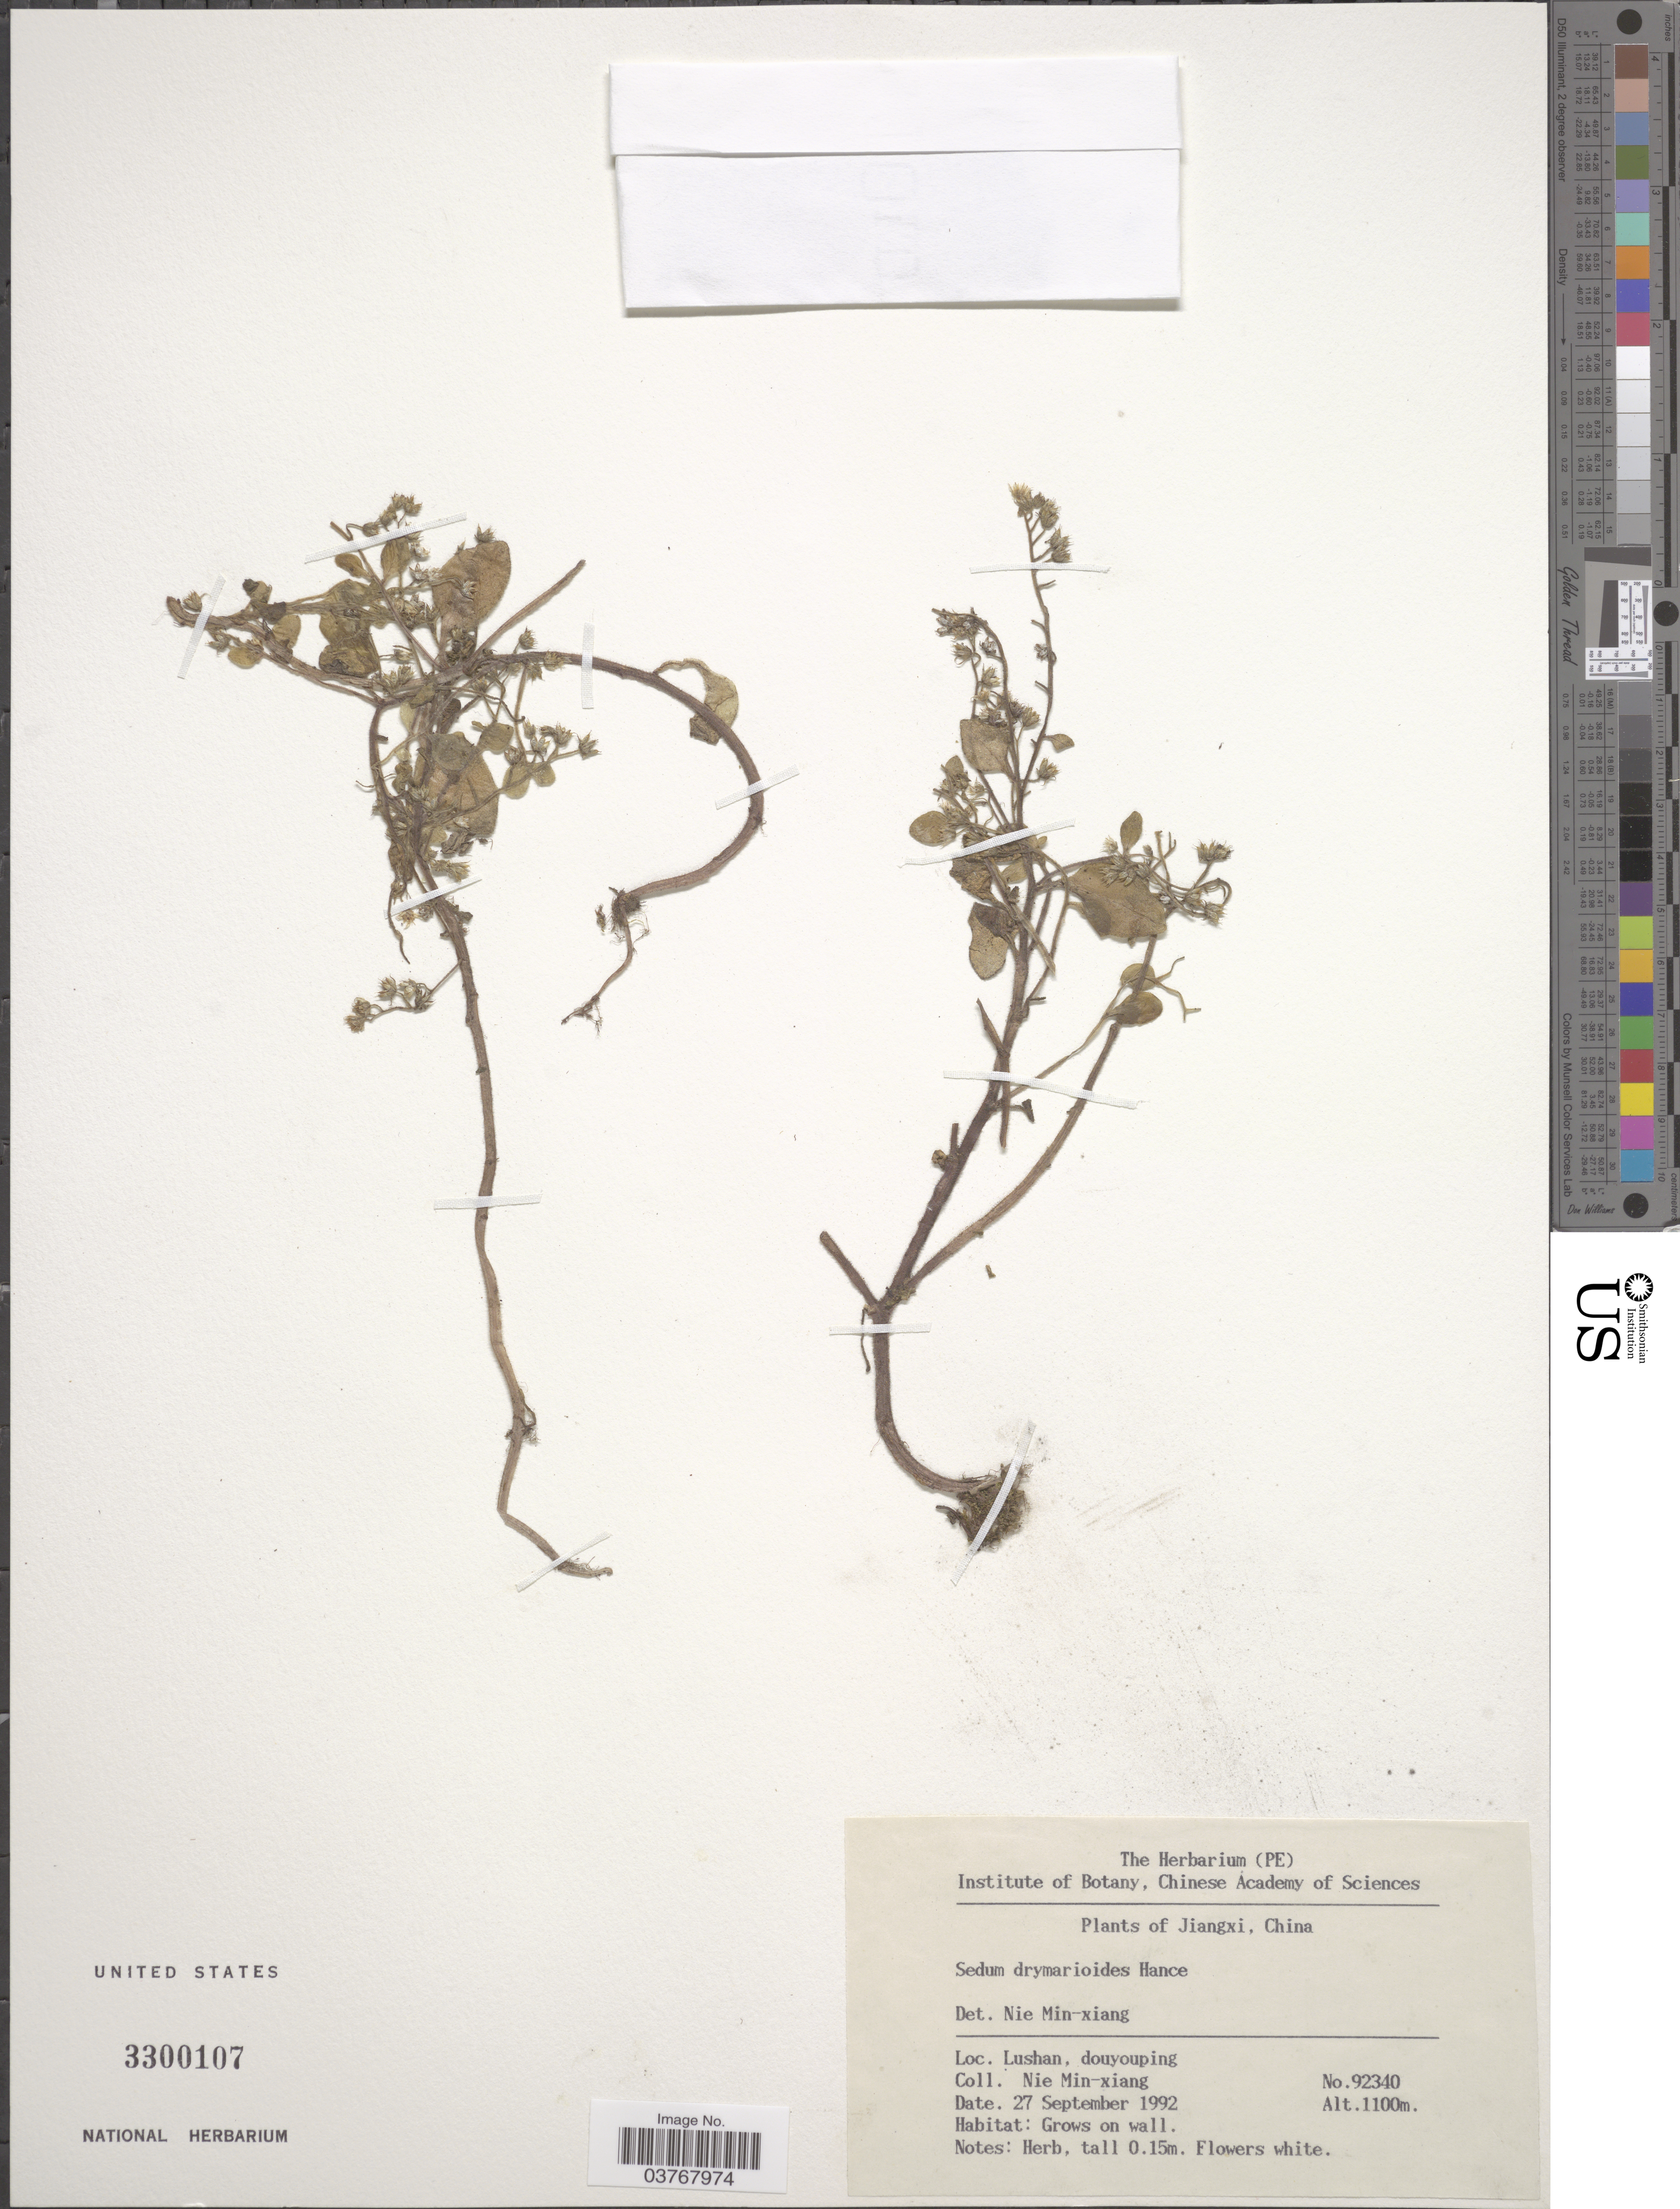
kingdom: Plantae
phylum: Tracheophyta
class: Magnoliopsida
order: Saxifragales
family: Crassulaceae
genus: Sedum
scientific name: Sedum drymarioides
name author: Hance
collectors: M. Nie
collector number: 92340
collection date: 1992-09-27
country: China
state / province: Jiangxi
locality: Lushan, douyouping.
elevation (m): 1100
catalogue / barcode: US 3300107